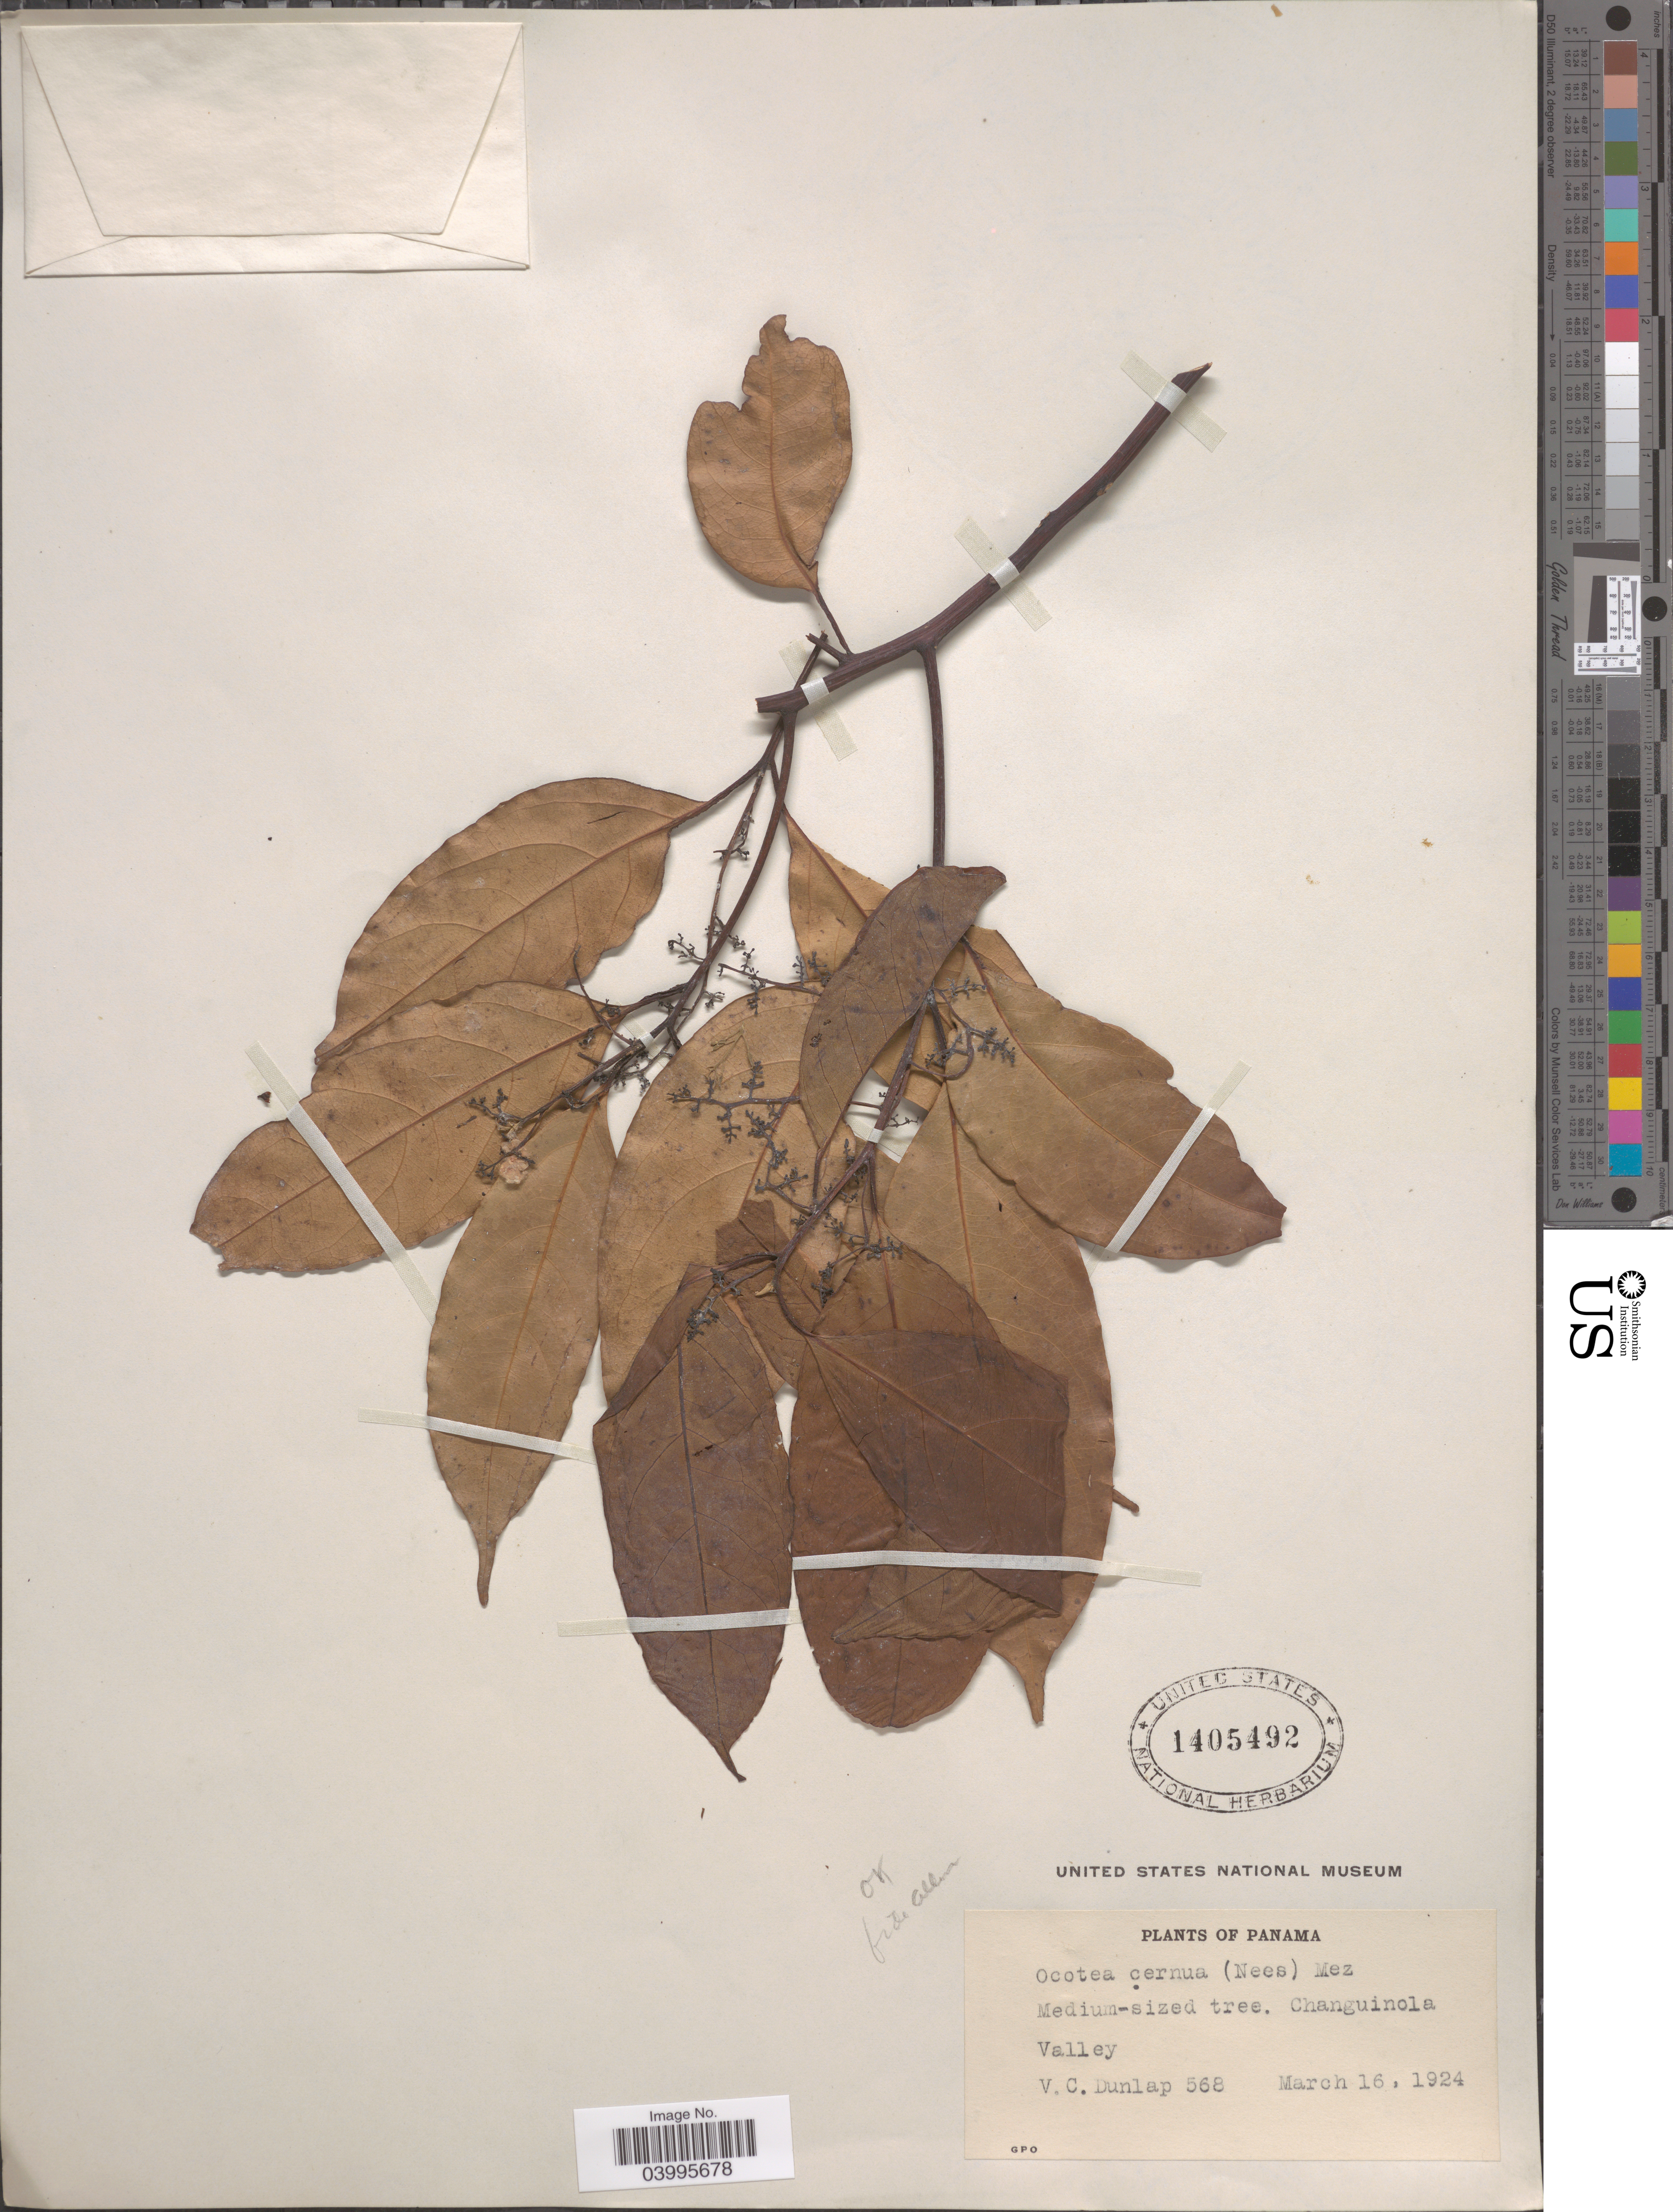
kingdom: Plantae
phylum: Tracheophyta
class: Magnoliopsida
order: Laurales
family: Lauraceae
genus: Ocotea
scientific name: Ocotea cernua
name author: (Nees) Mez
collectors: V. C. Dunlap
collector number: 568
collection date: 1924-03-16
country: Panama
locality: Changuinola Valley.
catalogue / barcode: US 1405492